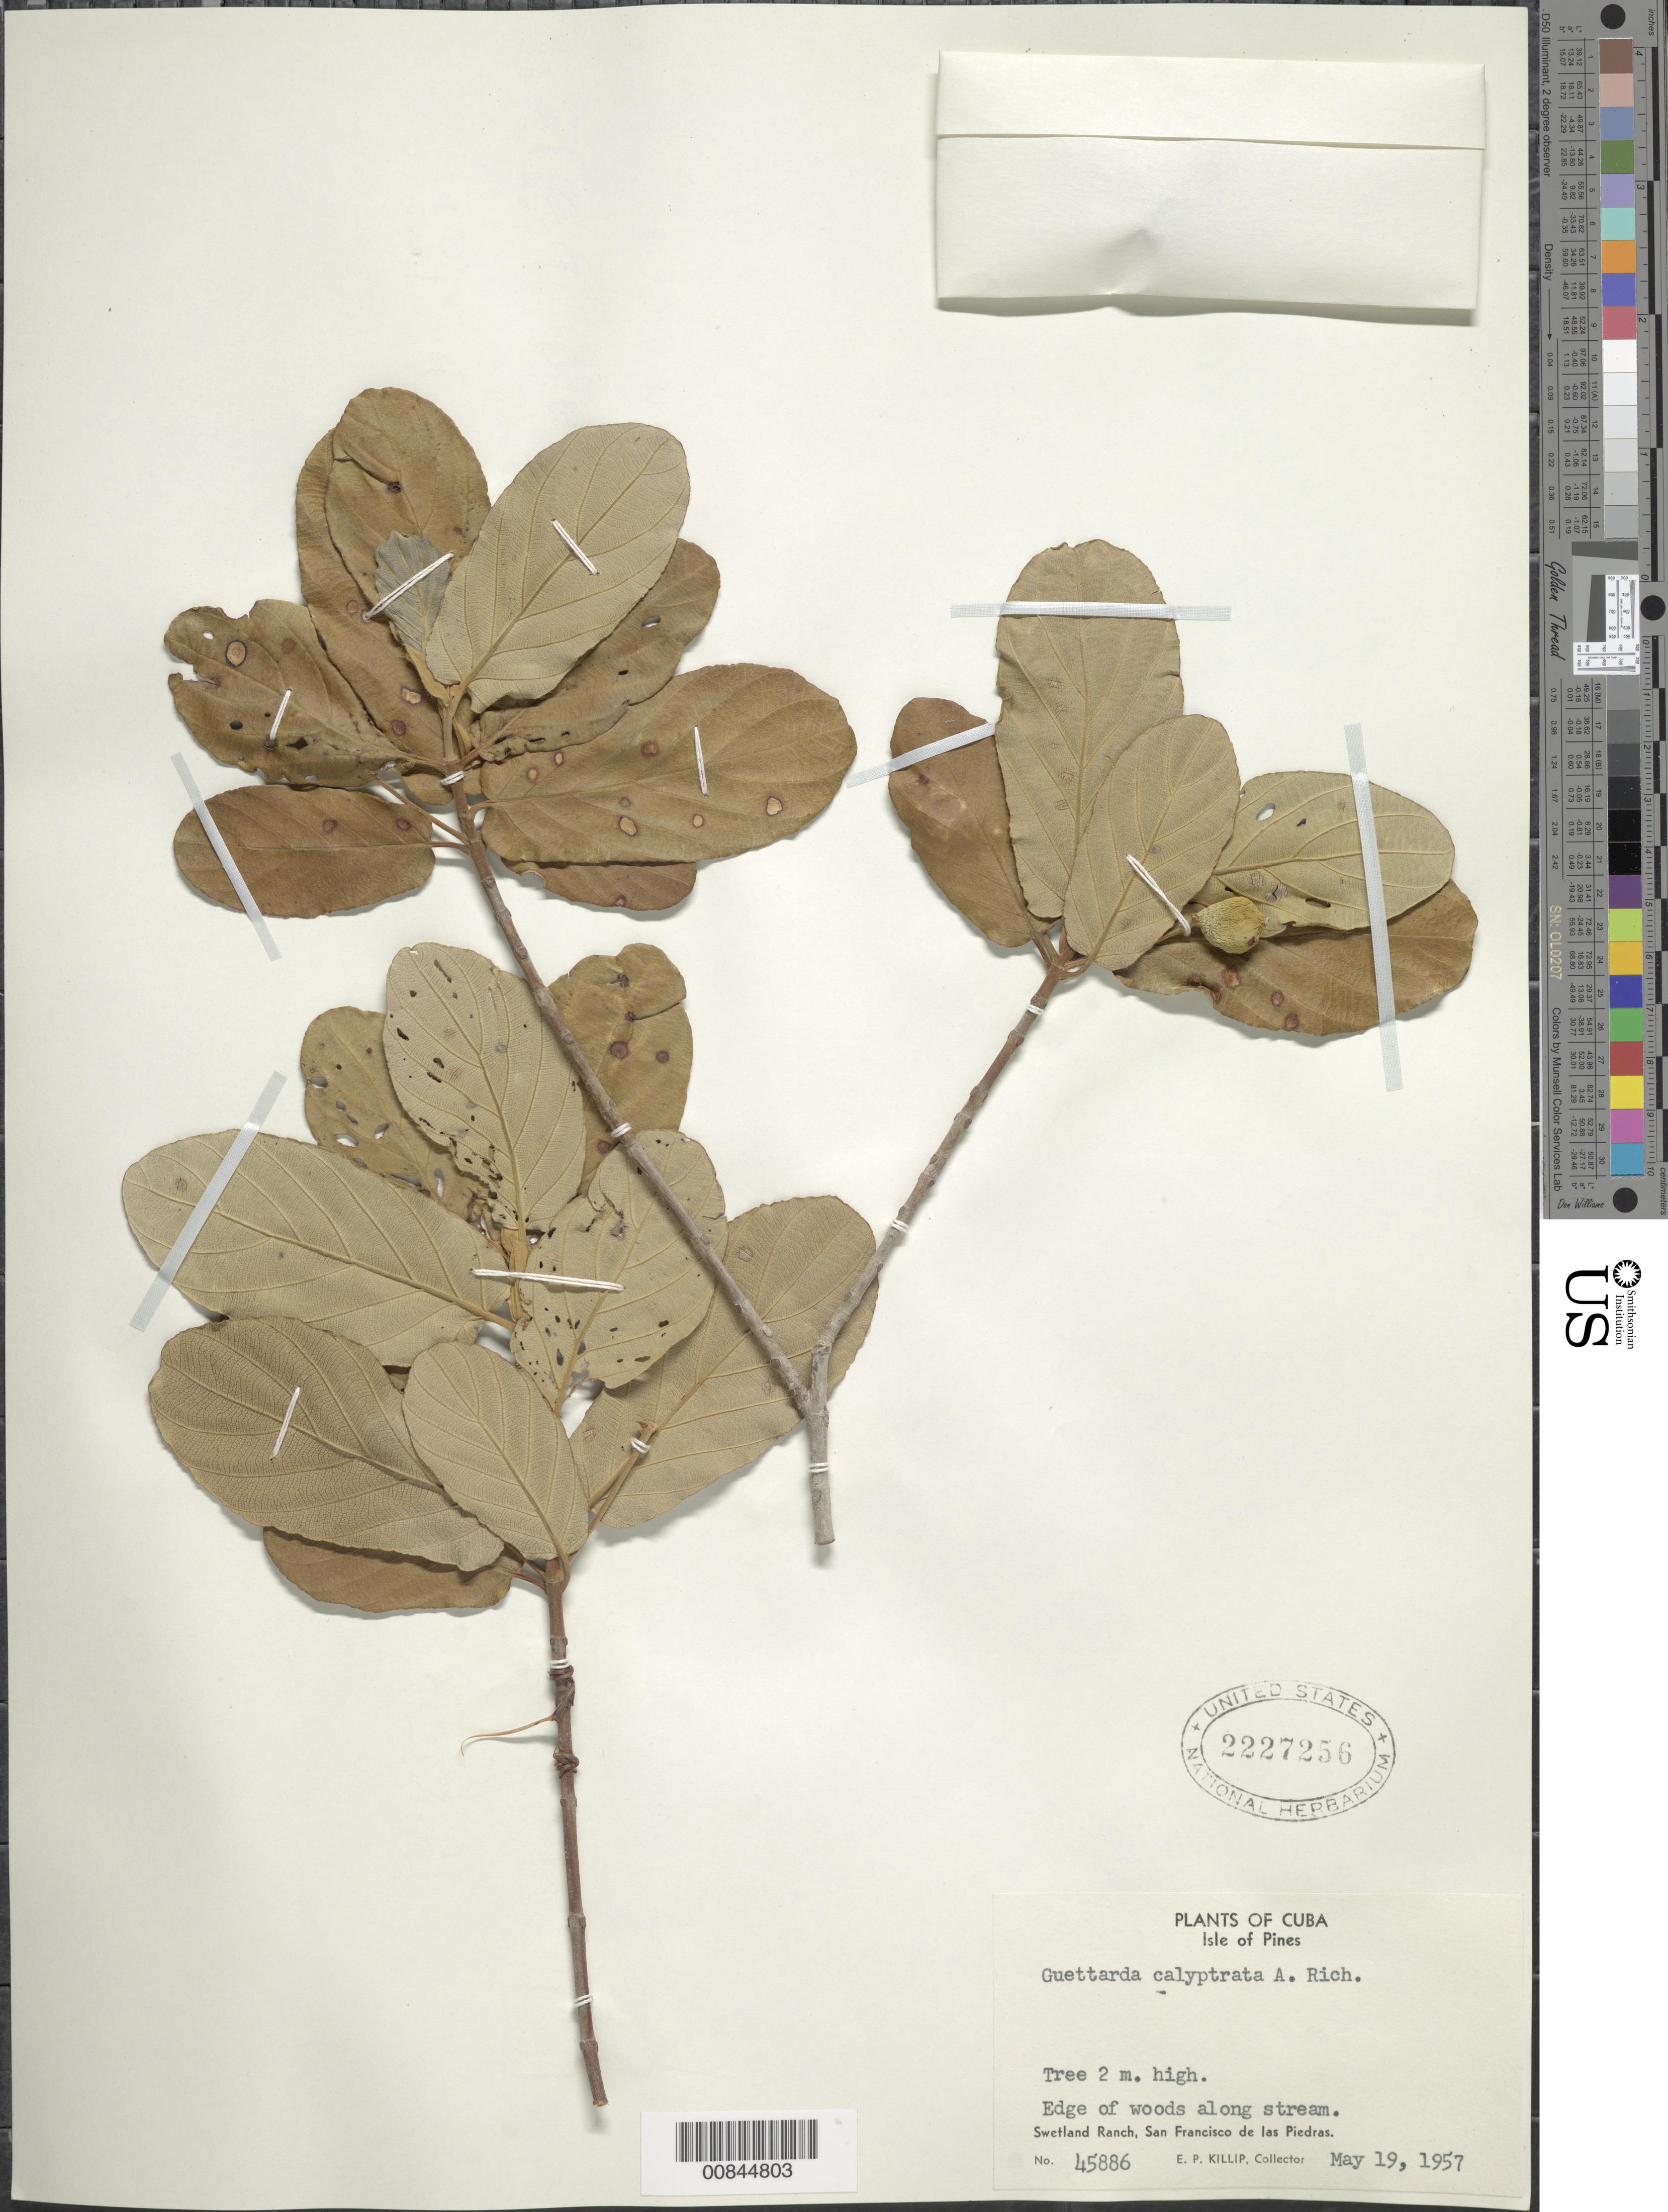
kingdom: Plantae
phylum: Tracheophyta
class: Magnoliopsida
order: Gentianales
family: Rubiaceae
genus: Guettarda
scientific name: Guettarda calyptrata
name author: A. Rich.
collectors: E. P. Killip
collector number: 45886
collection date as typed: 19 May 1957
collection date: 1957-05-19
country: Cuba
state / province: Isla de La Juventud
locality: Swetland Ranch, San Francisco de las Piedras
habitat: Edge of woods, along stream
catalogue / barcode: US 2227256